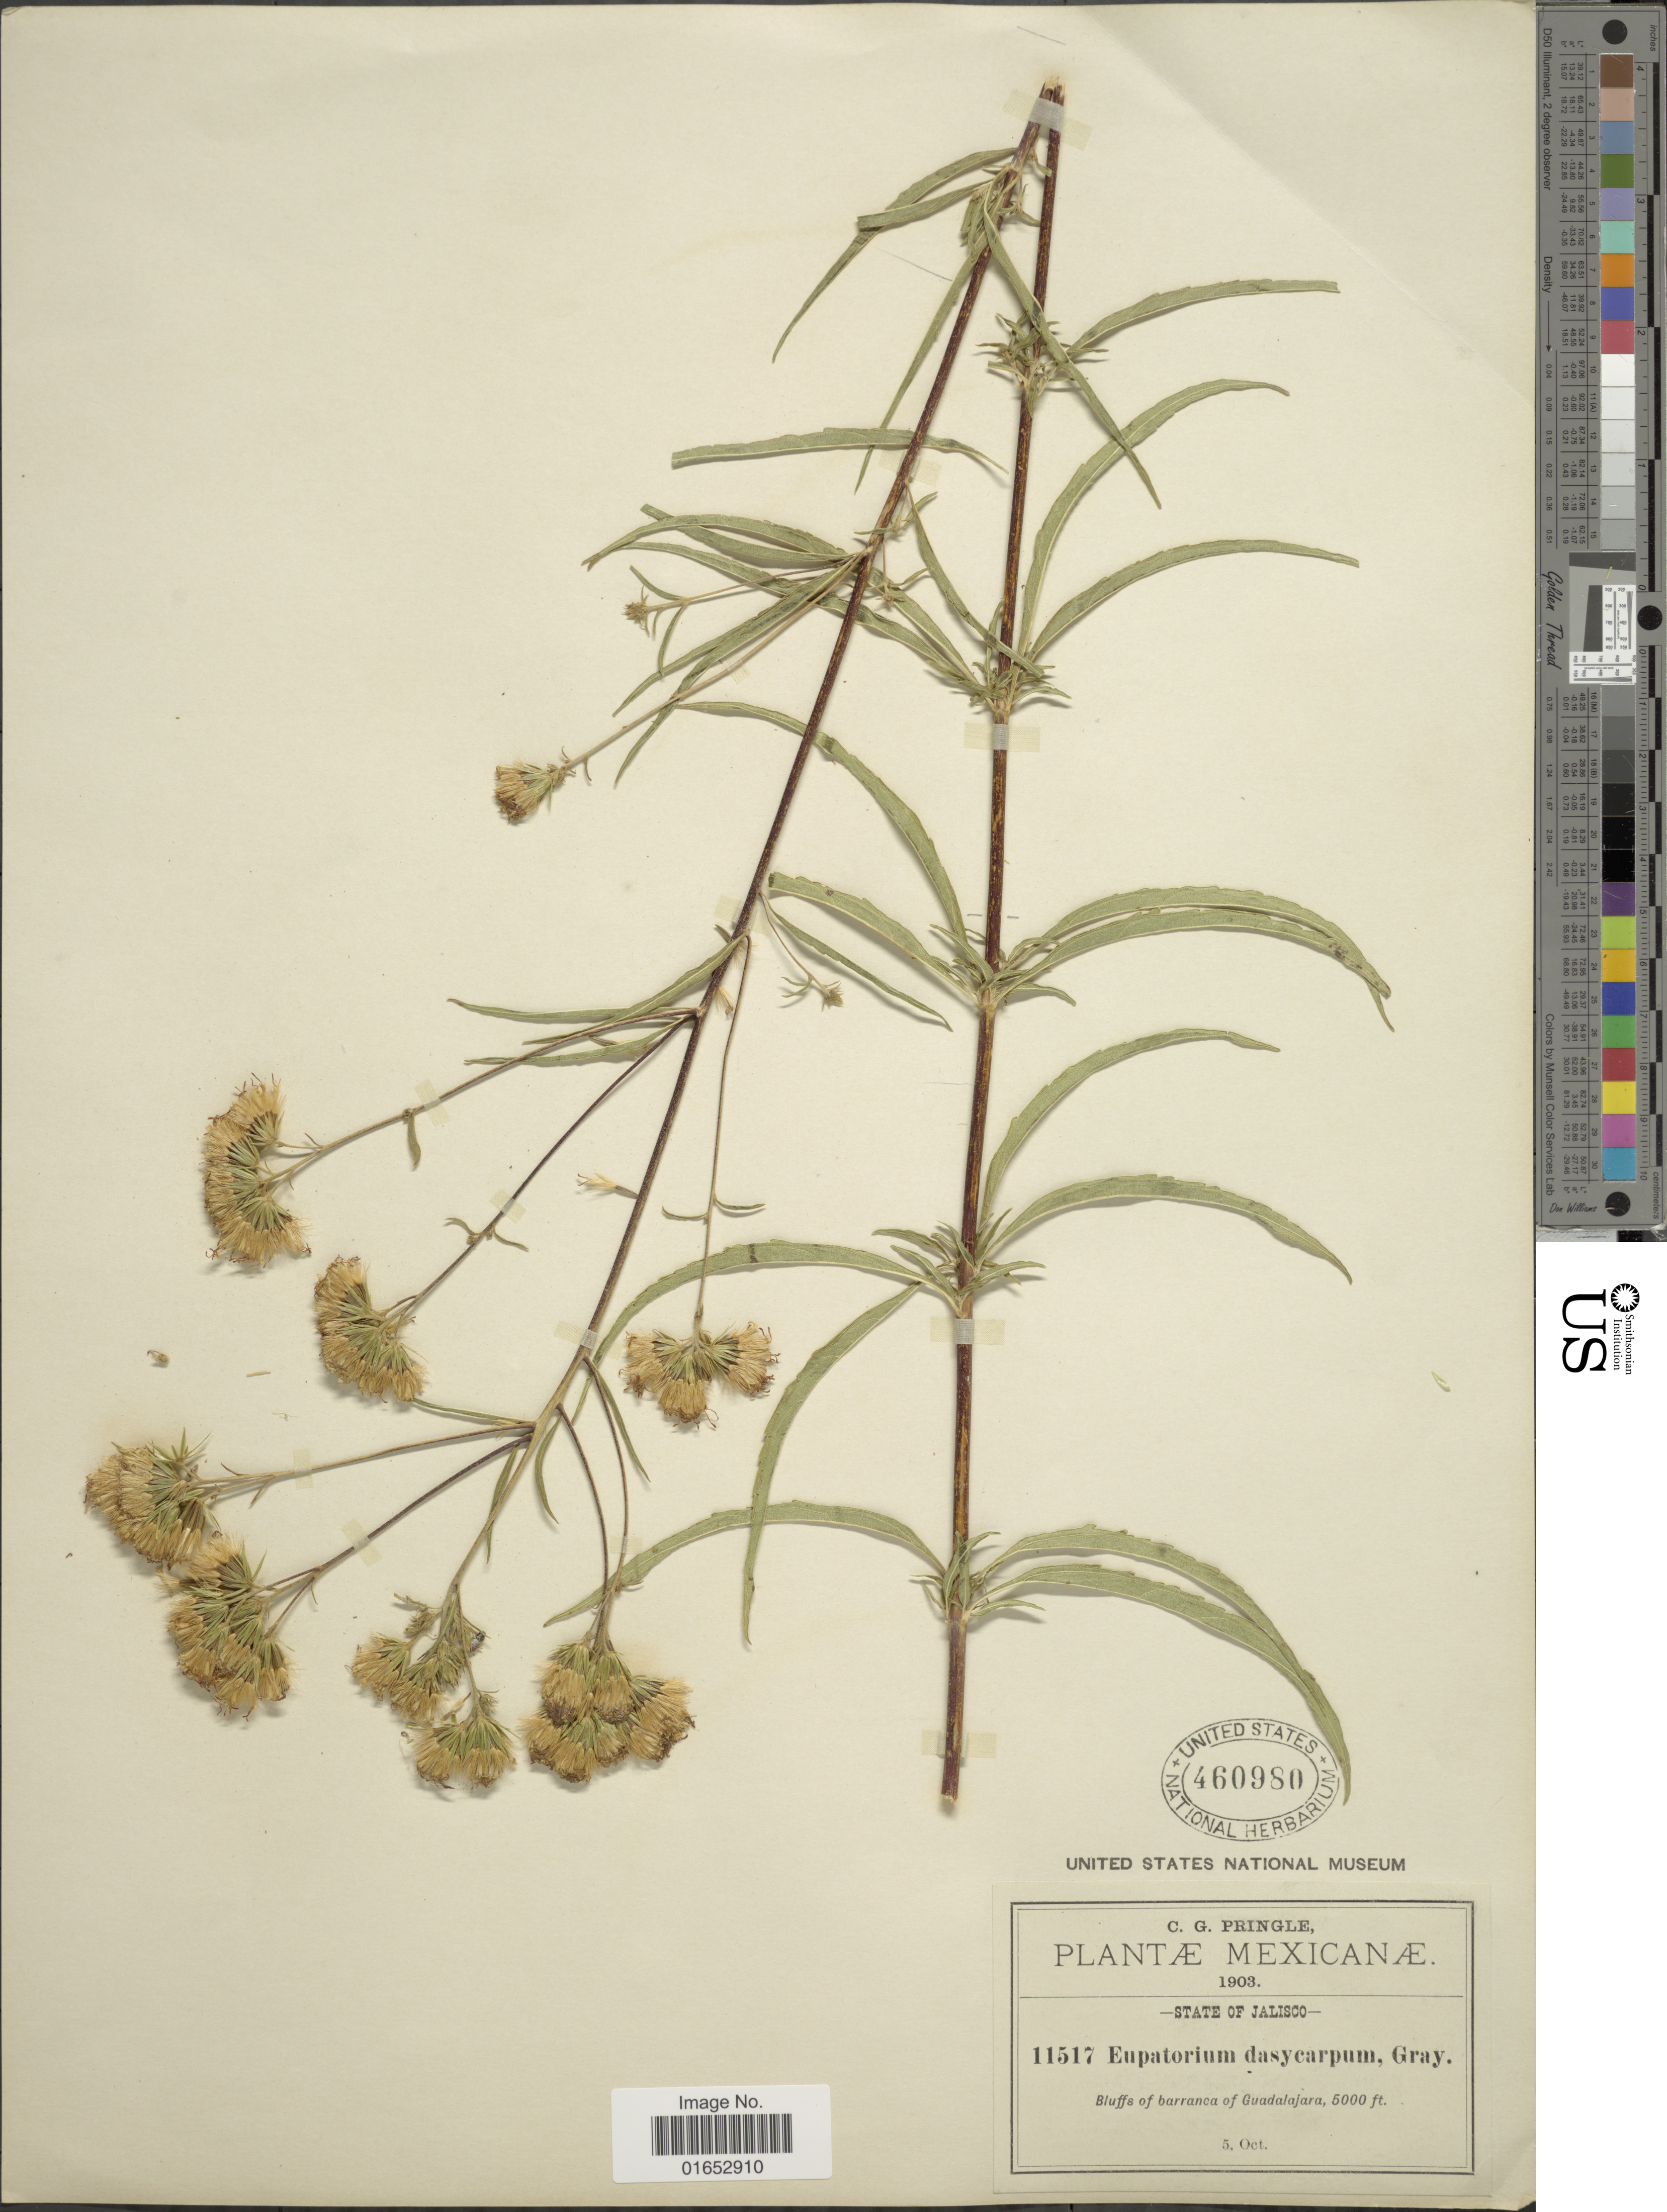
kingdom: Plantae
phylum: Tracheophyta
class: Magnoliopsida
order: Asterales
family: Asteraceae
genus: Steviopsis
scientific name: Steviopsis dasycarpum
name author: A. Gray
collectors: C. G. Pringle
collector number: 11517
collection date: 1903-10-05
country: Mexico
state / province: Jalisco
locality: Bluffs of barranca of Guadalajara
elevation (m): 1524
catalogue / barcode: US 460980